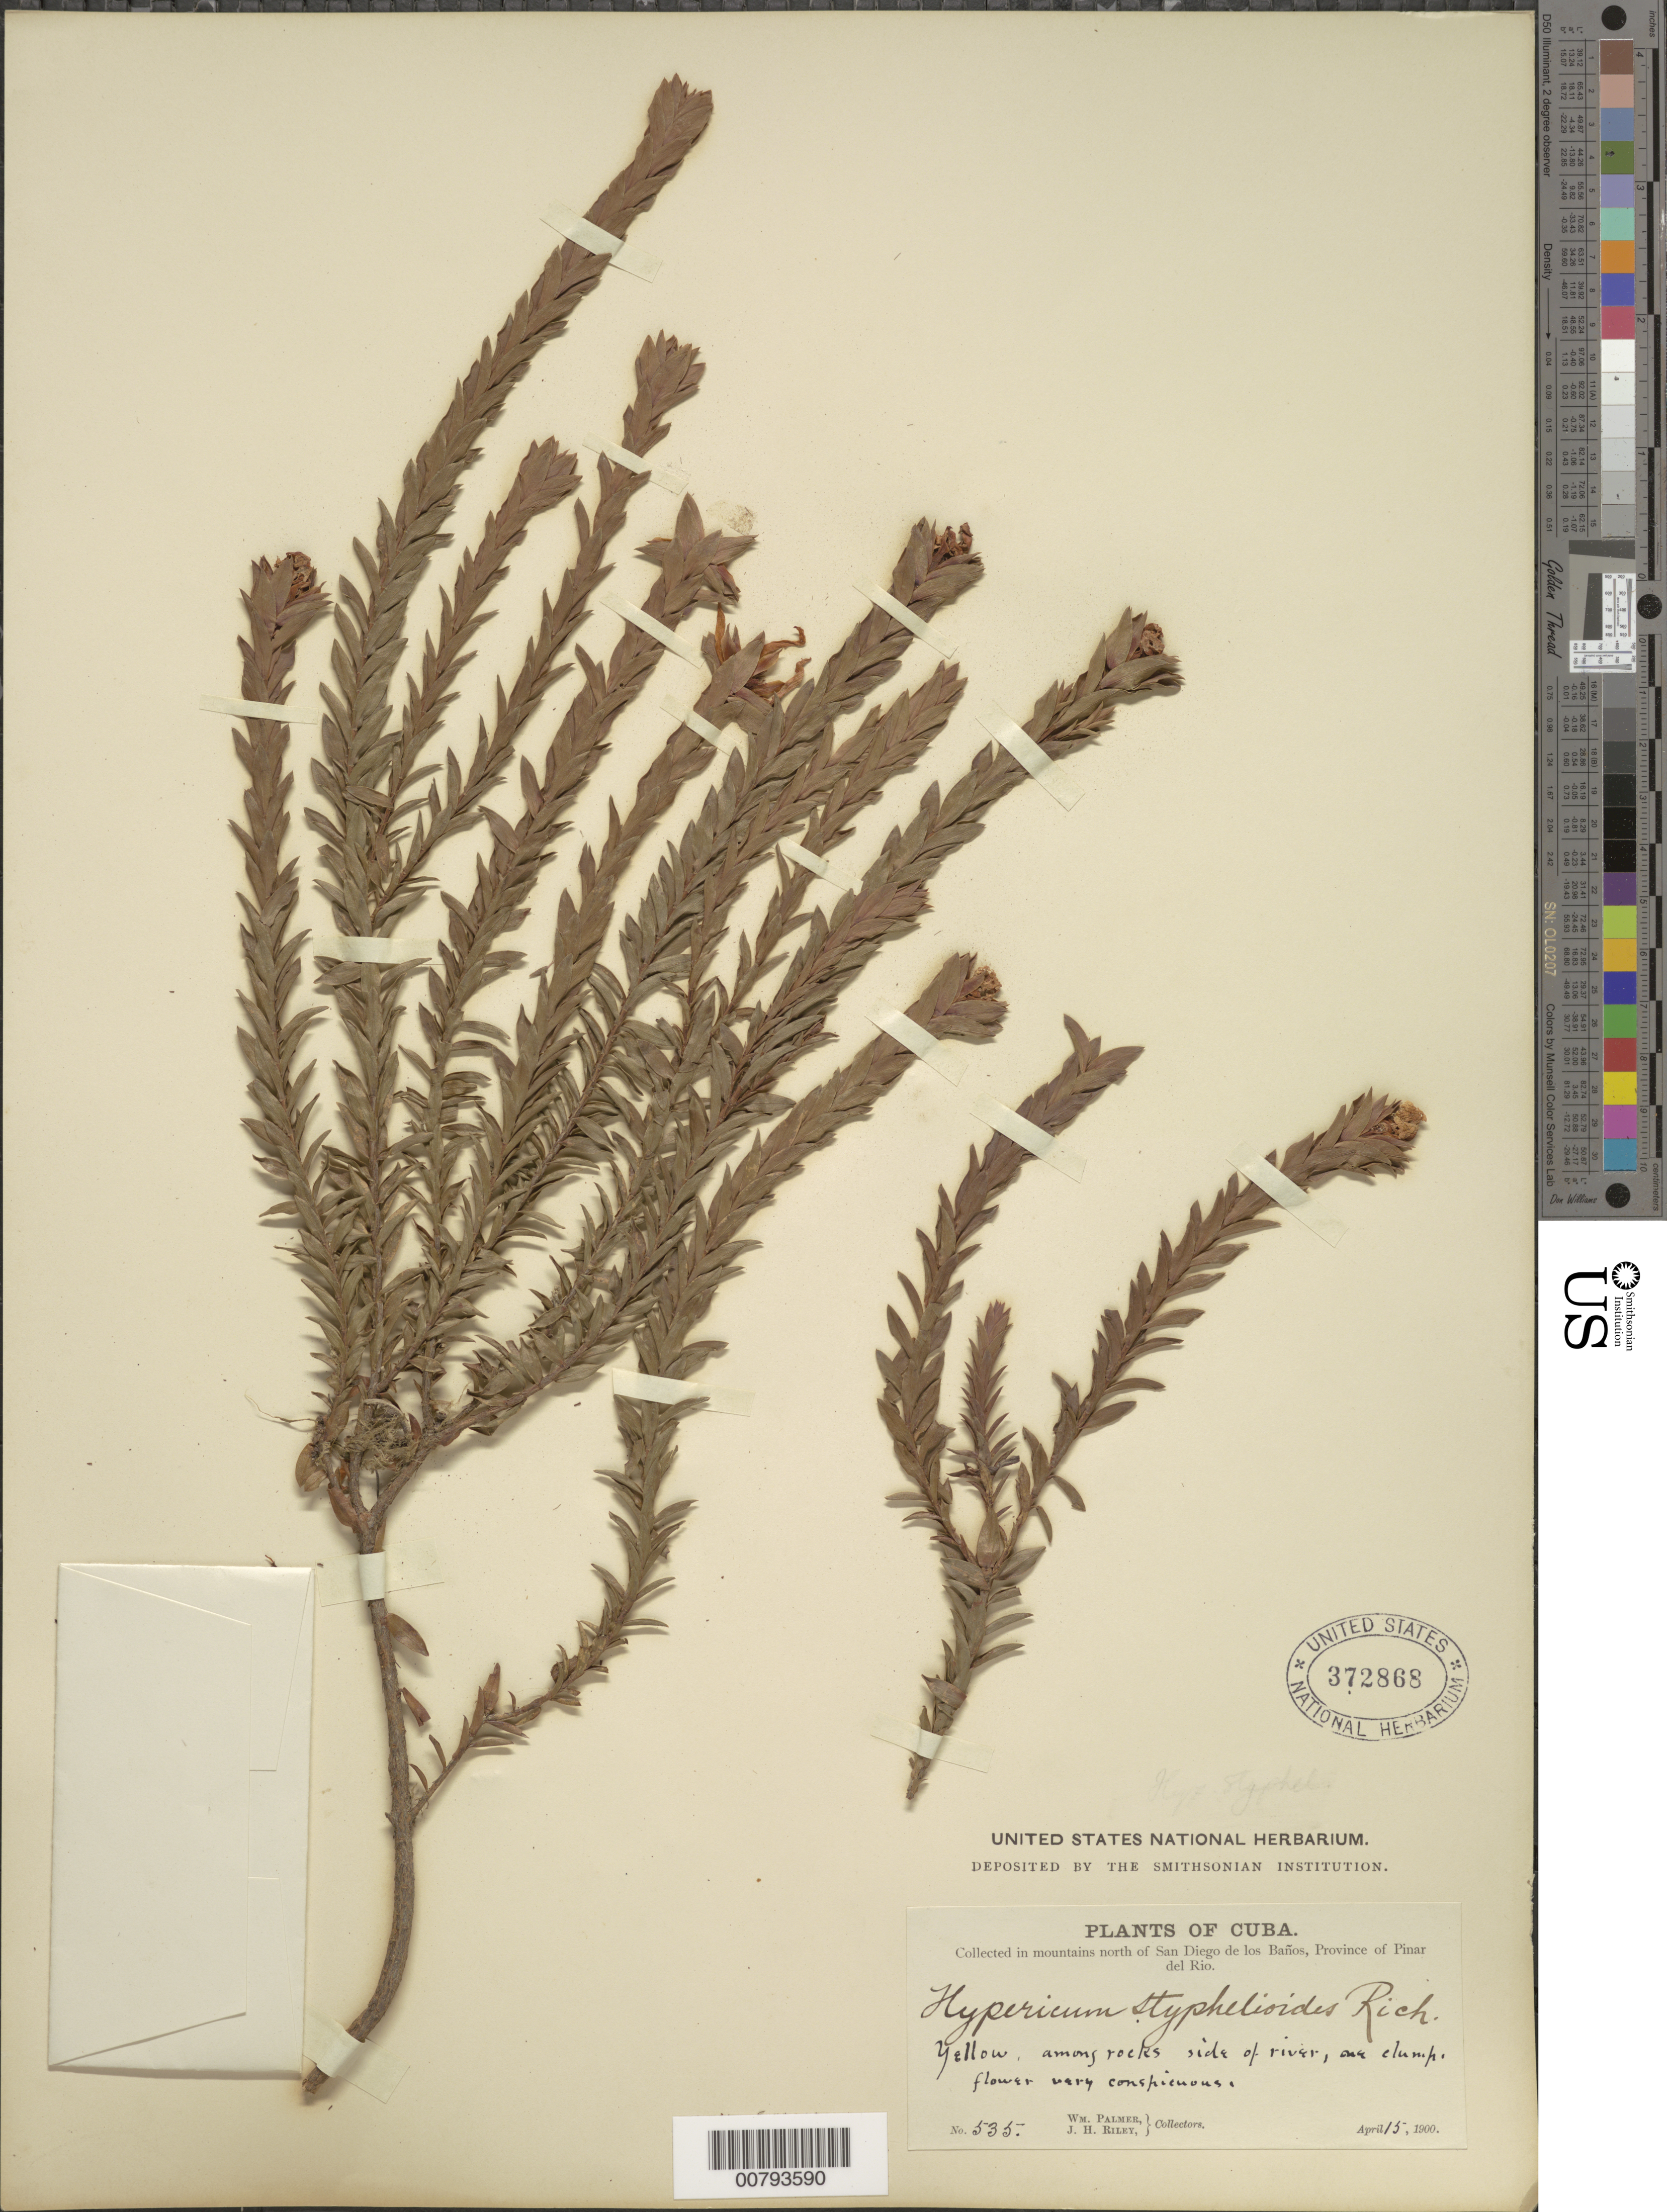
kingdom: Plantae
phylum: Tracheophyta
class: Magnoliopsida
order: Malpighiales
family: Hypericaceae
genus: Hypericum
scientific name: Hypericum styphelioides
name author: A. Rich.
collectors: W. Palmer & J. H. Riley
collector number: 535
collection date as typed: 15 Apr 1900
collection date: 1900-04-15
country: Cuba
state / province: Pinar del Río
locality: Mountains north of San Diego de los Baños, near river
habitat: Among rocks, side of river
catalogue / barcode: US 372868